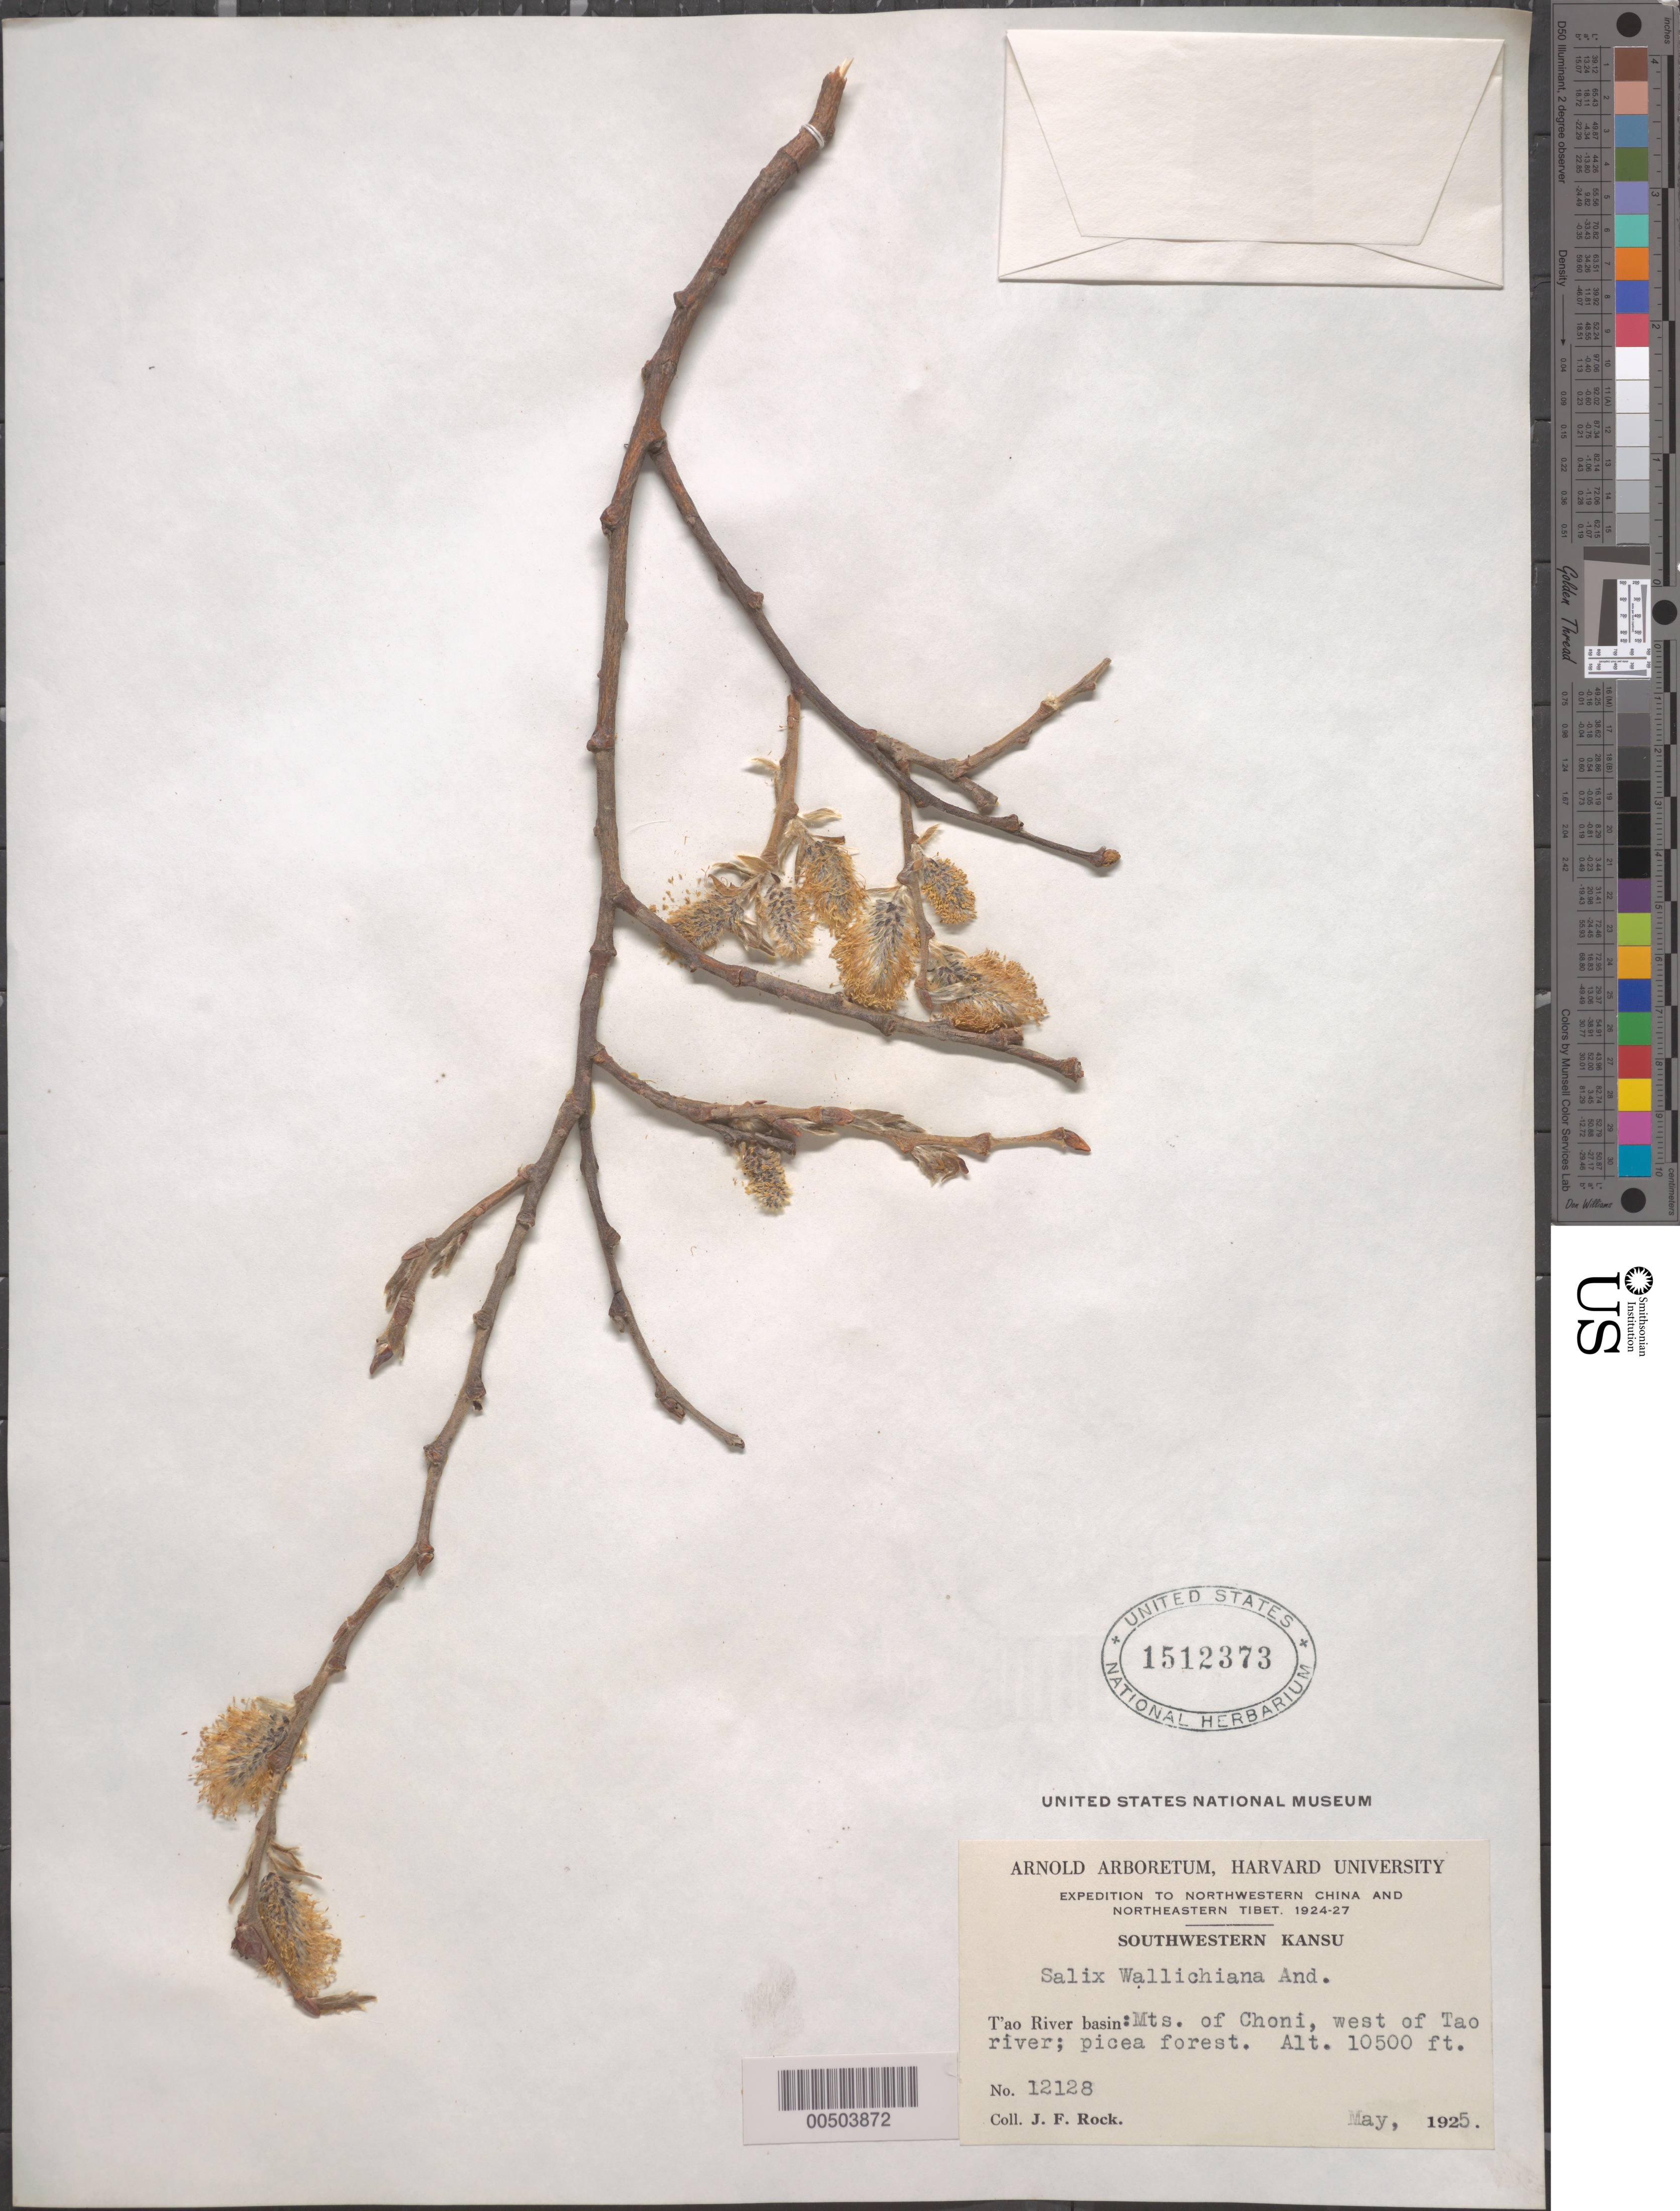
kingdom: Plantae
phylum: Tracheophyta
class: Magnoliopsida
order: Malpighiales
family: Salicaceae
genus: Salix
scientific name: Salix wallichiana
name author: Andersson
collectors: J. F. Rock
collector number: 12128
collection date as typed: May 1925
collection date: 1925-05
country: China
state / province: Gansu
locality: Tao river basin: Mts. of Choni, west of Tao river; picea forest.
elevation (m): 3200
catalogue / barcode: US 1512373